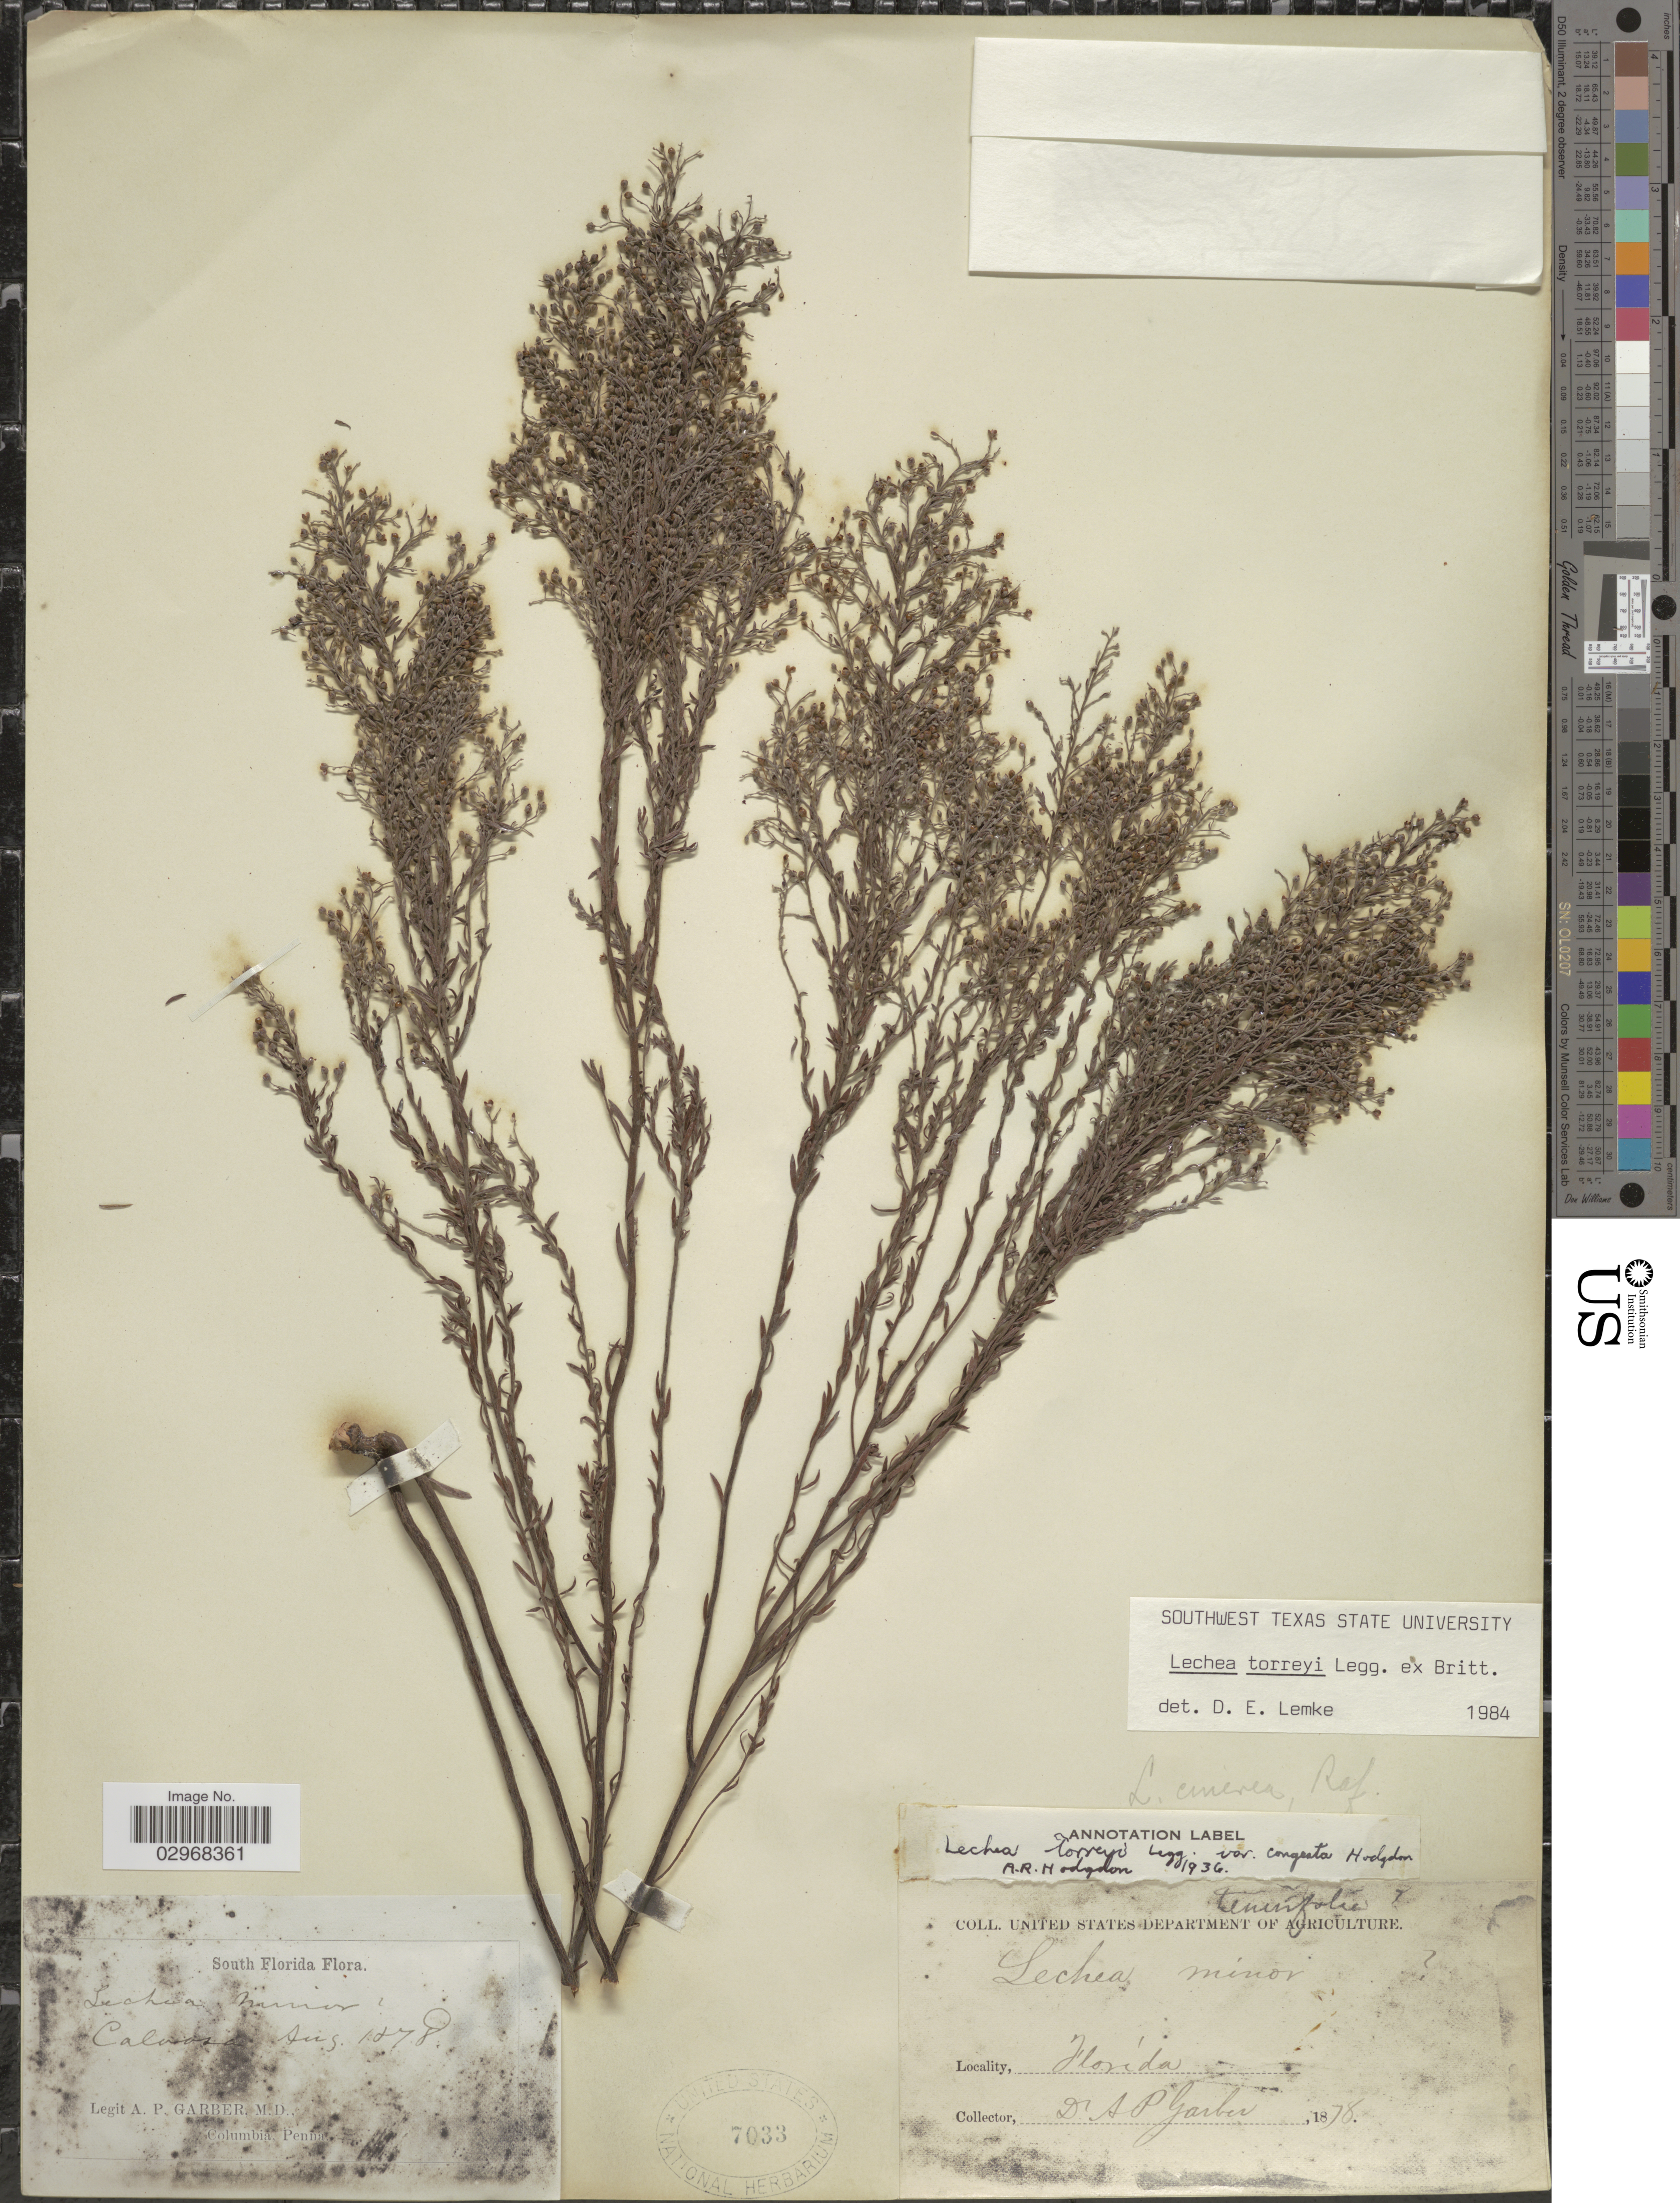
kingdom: Plantae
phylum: Tracheophyta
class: Magnoliopsida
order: Malvales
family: Cistaceae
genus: Lechea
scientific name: Lechea torreyi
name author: (Chapm.) Legg. ex Britton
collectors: A. P. Garber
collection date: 1878-08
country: United States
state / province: Florida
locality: South Florida. Caloosa.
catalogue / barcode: US 7033